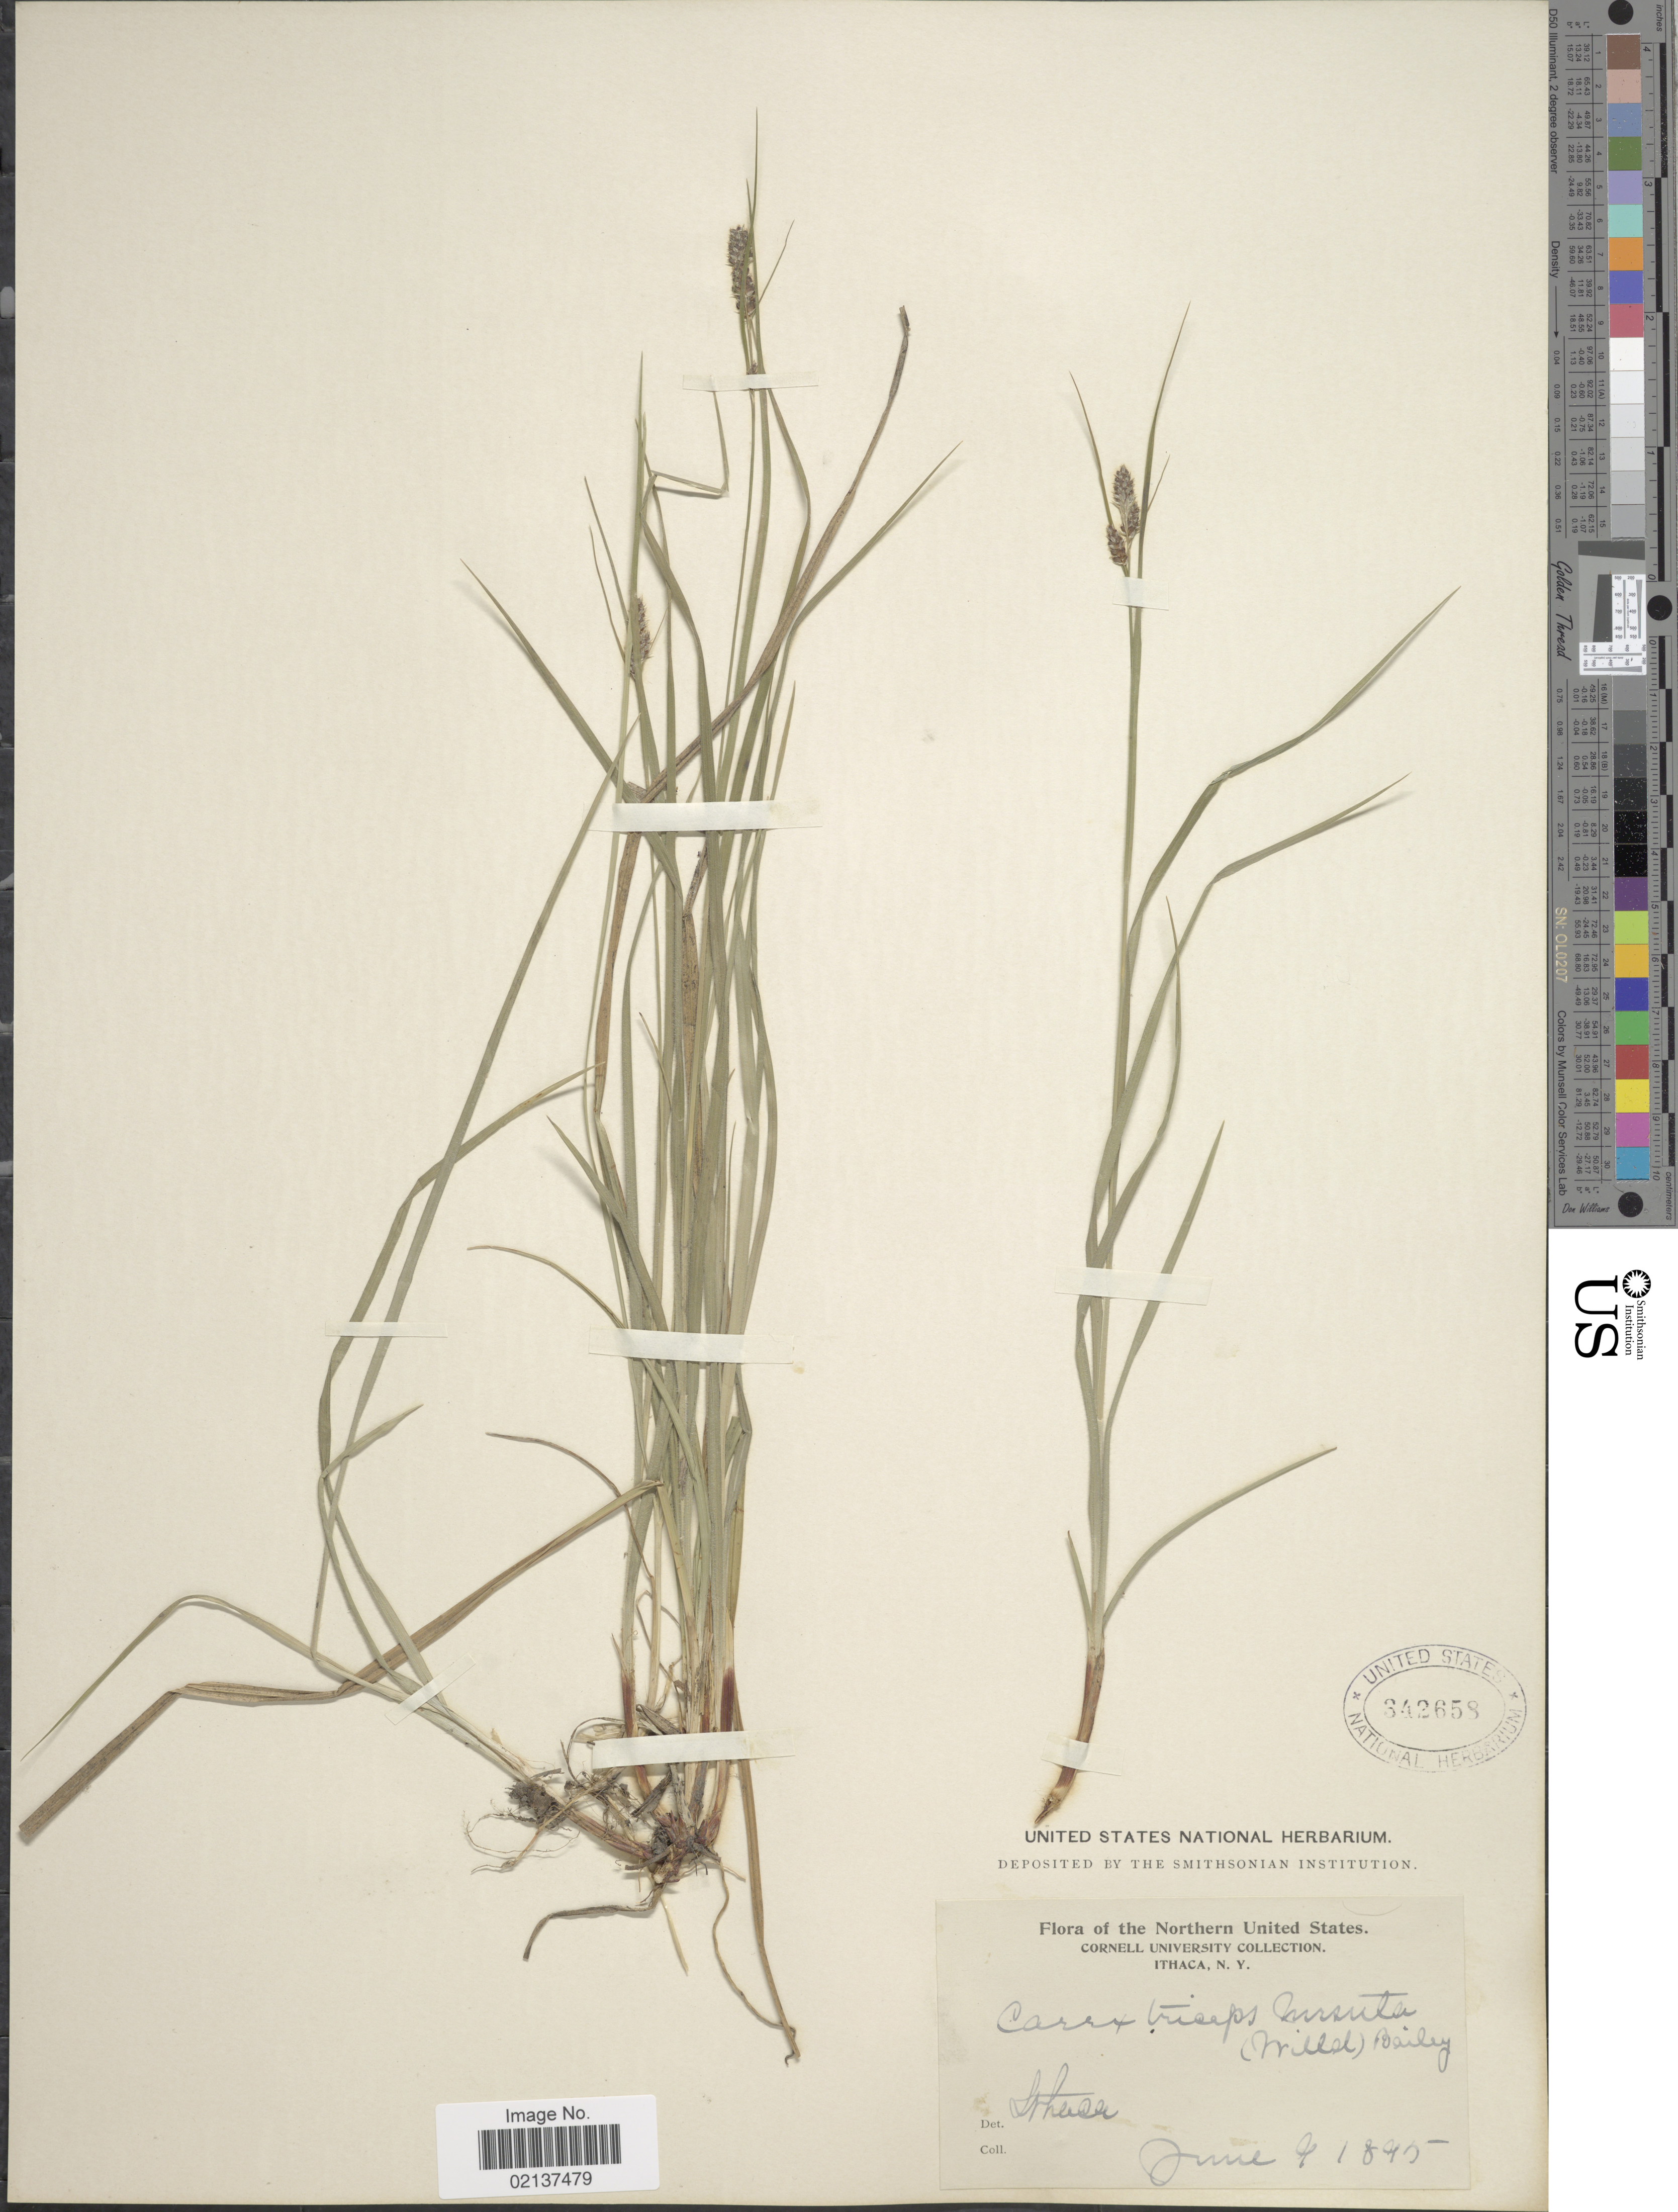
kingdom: Plantae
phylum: Tracheophyta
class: Liliopsida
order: Poales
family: Cyperaceae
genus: Carex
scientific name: Carex hirsutella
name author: Mack.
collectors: Cornell University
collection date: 1895-06-09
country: United States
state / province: New York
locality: Northern United States, Ithaca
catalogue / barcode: US 342658